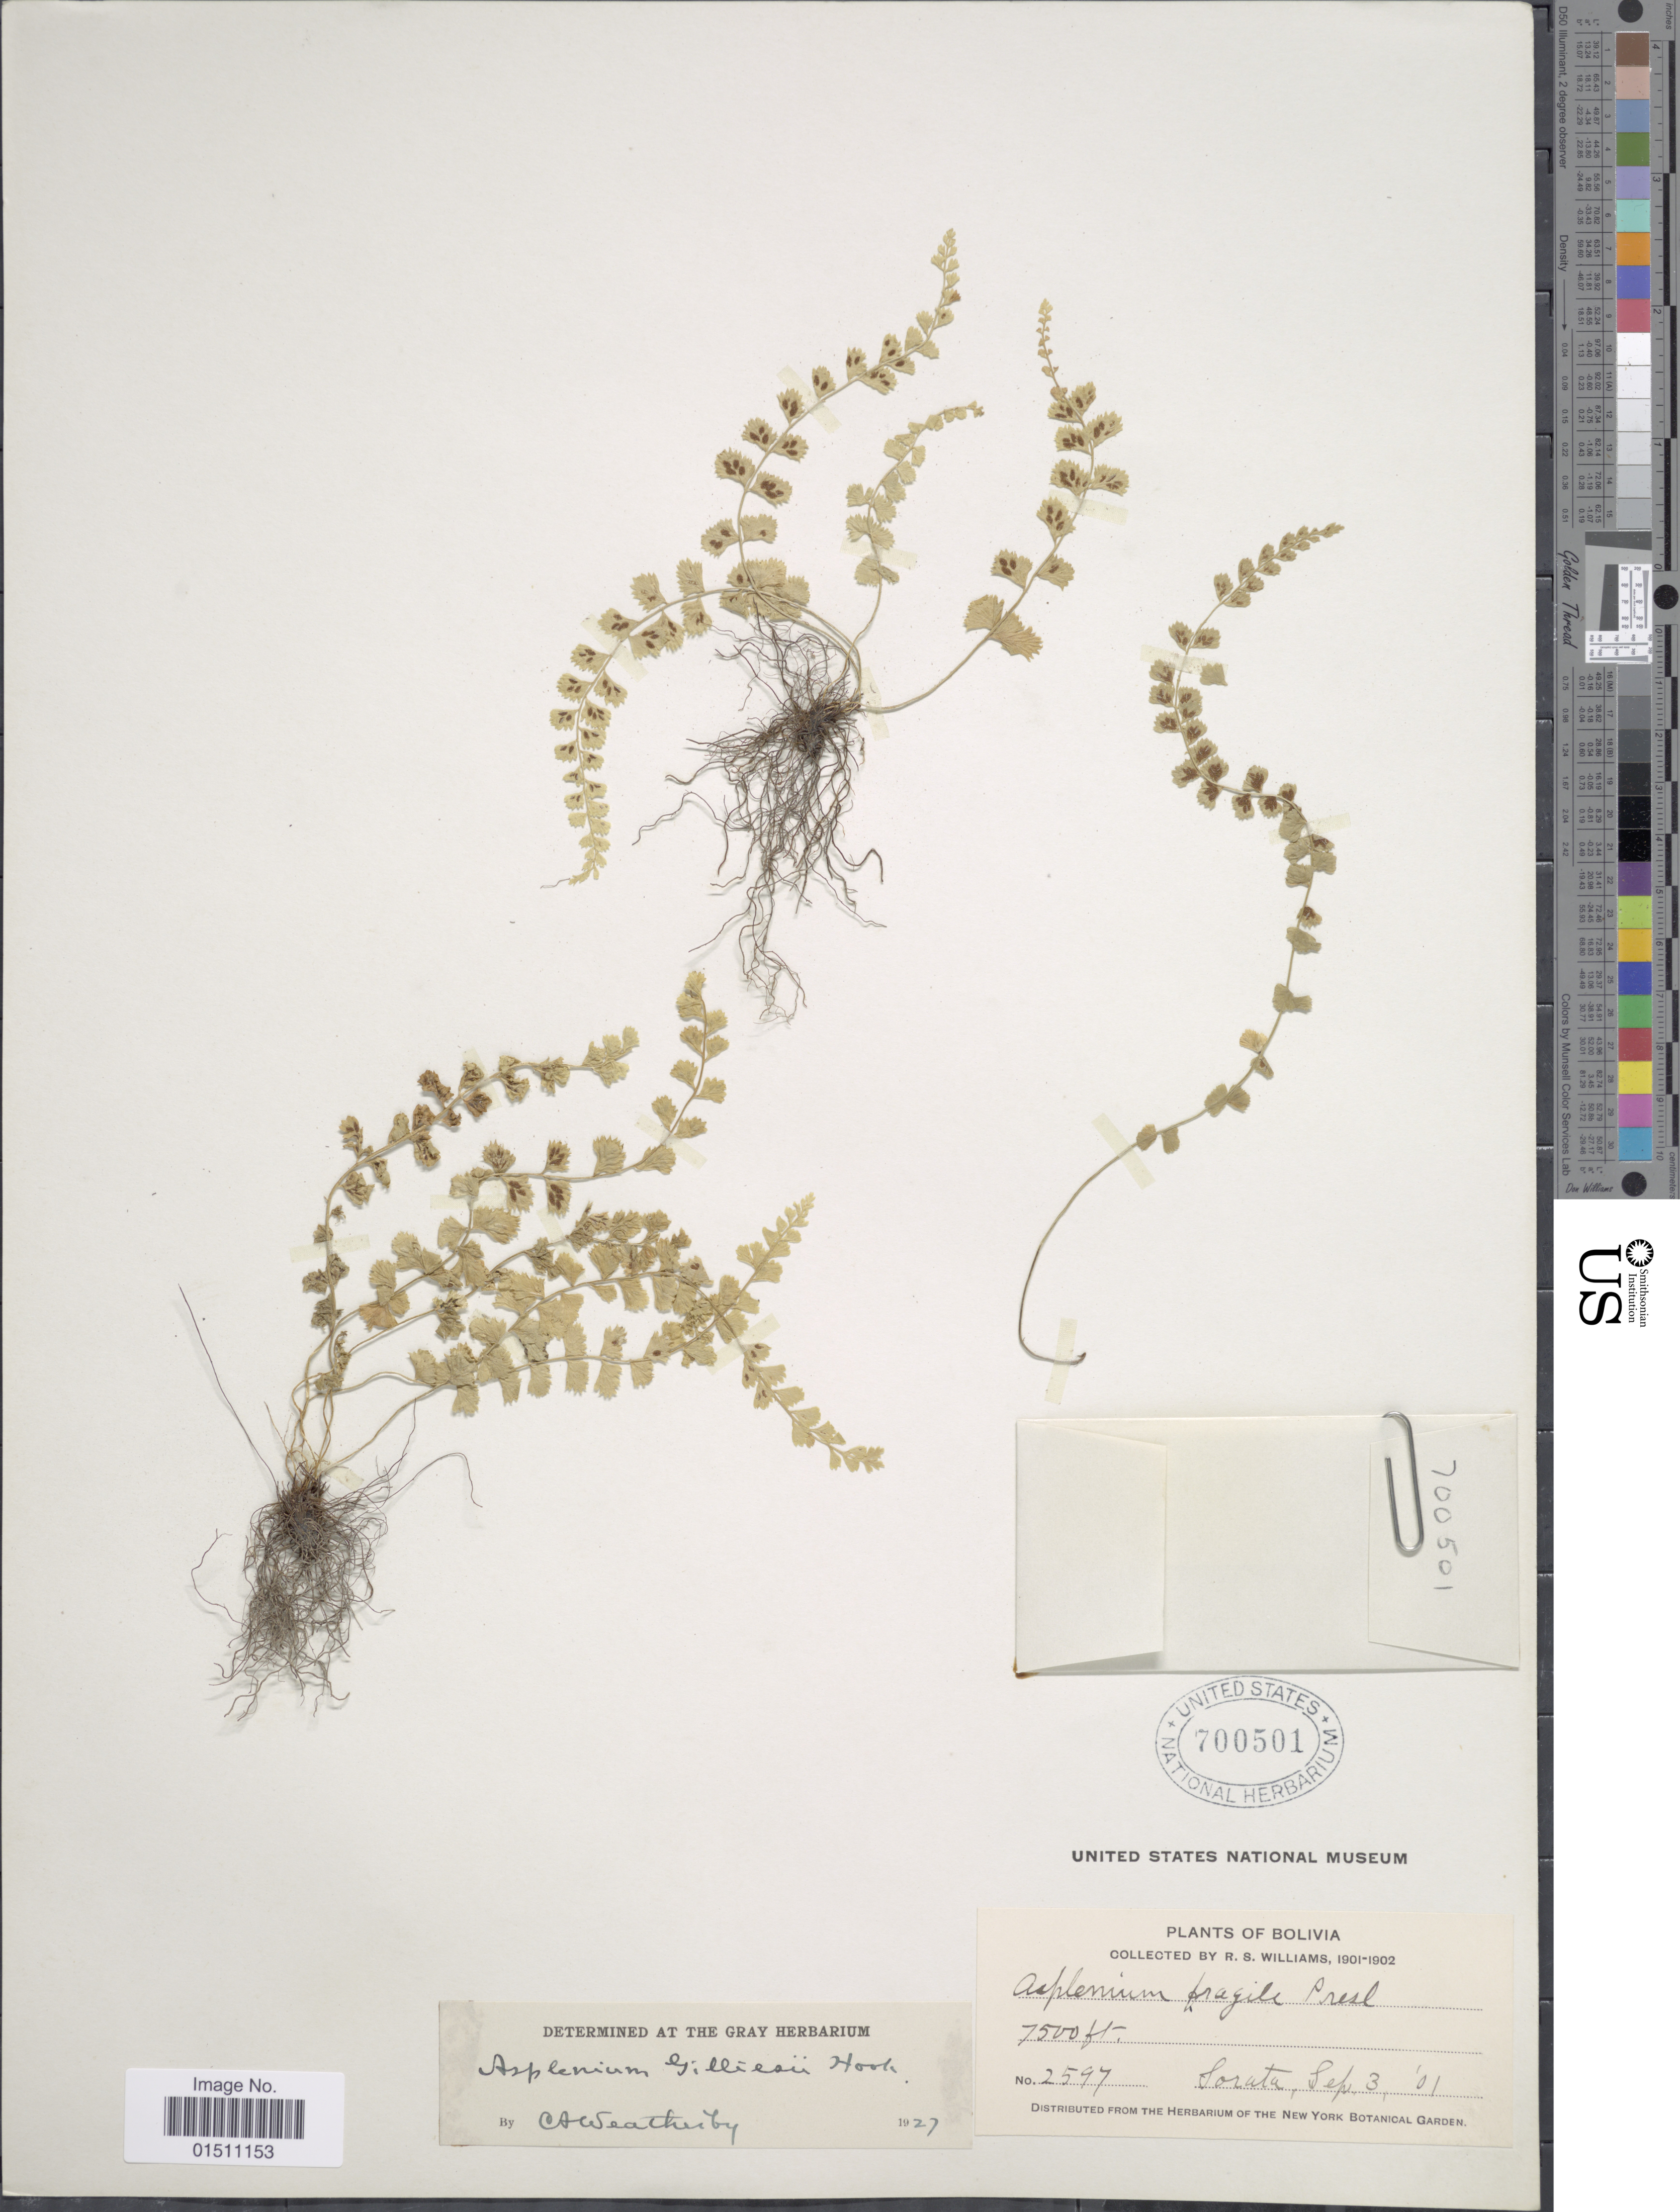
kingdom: Plantae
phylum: Tracheophyta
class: Polypodiopsida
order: Polypodiales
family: Aspleniaceae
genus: Asplenium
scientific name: Asplenium gilliesii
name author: Hook.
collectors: R. S. Williams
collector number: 2597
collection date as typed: Sep. 3, '01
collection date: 1901-09-03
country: Bolivia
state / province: La Páz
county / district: Larecaja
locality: Sorata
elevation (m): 2286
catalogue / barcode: US 700501